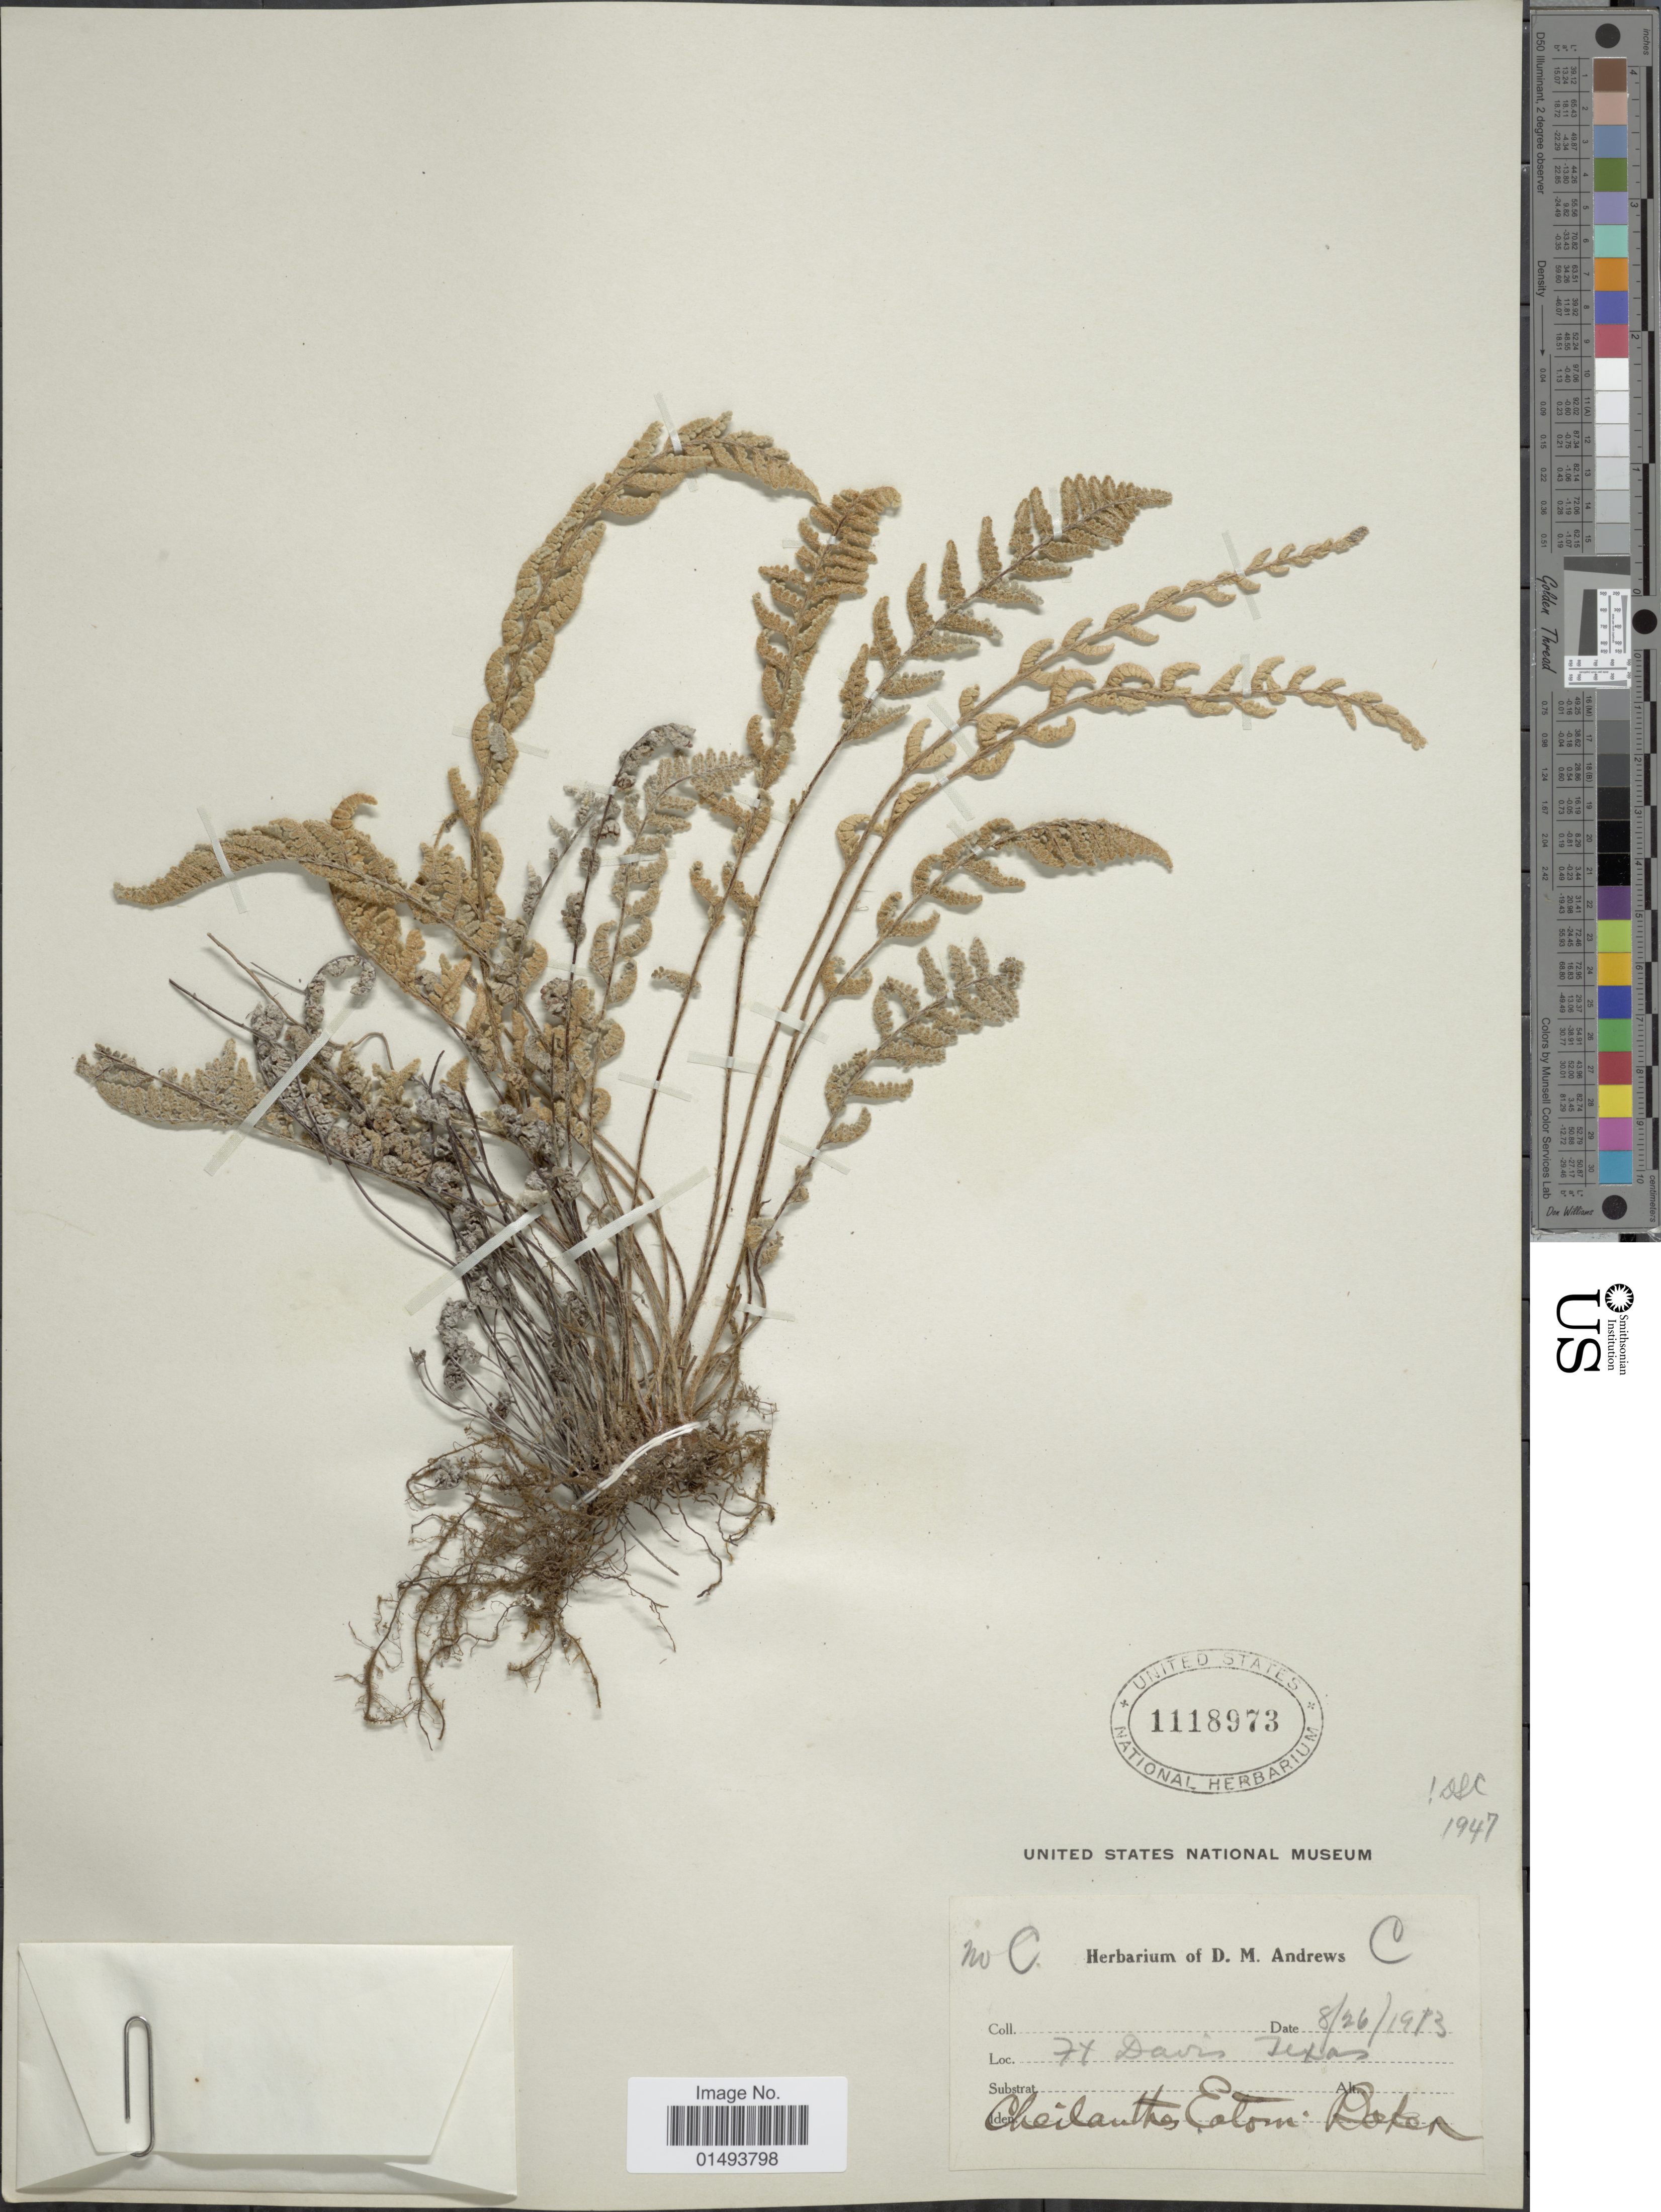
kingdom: Plantae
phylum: Tracheophyta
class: Polypodiopsida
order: Polypodiales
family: Pteridaceae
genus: Myriopteris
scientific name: Myriopteris rufa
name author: Fée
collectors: ex herb. D. M. Andrews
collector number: C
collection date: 1913-08-26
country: United States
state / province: Texas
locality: Fort Davis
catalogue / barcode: US 1118973